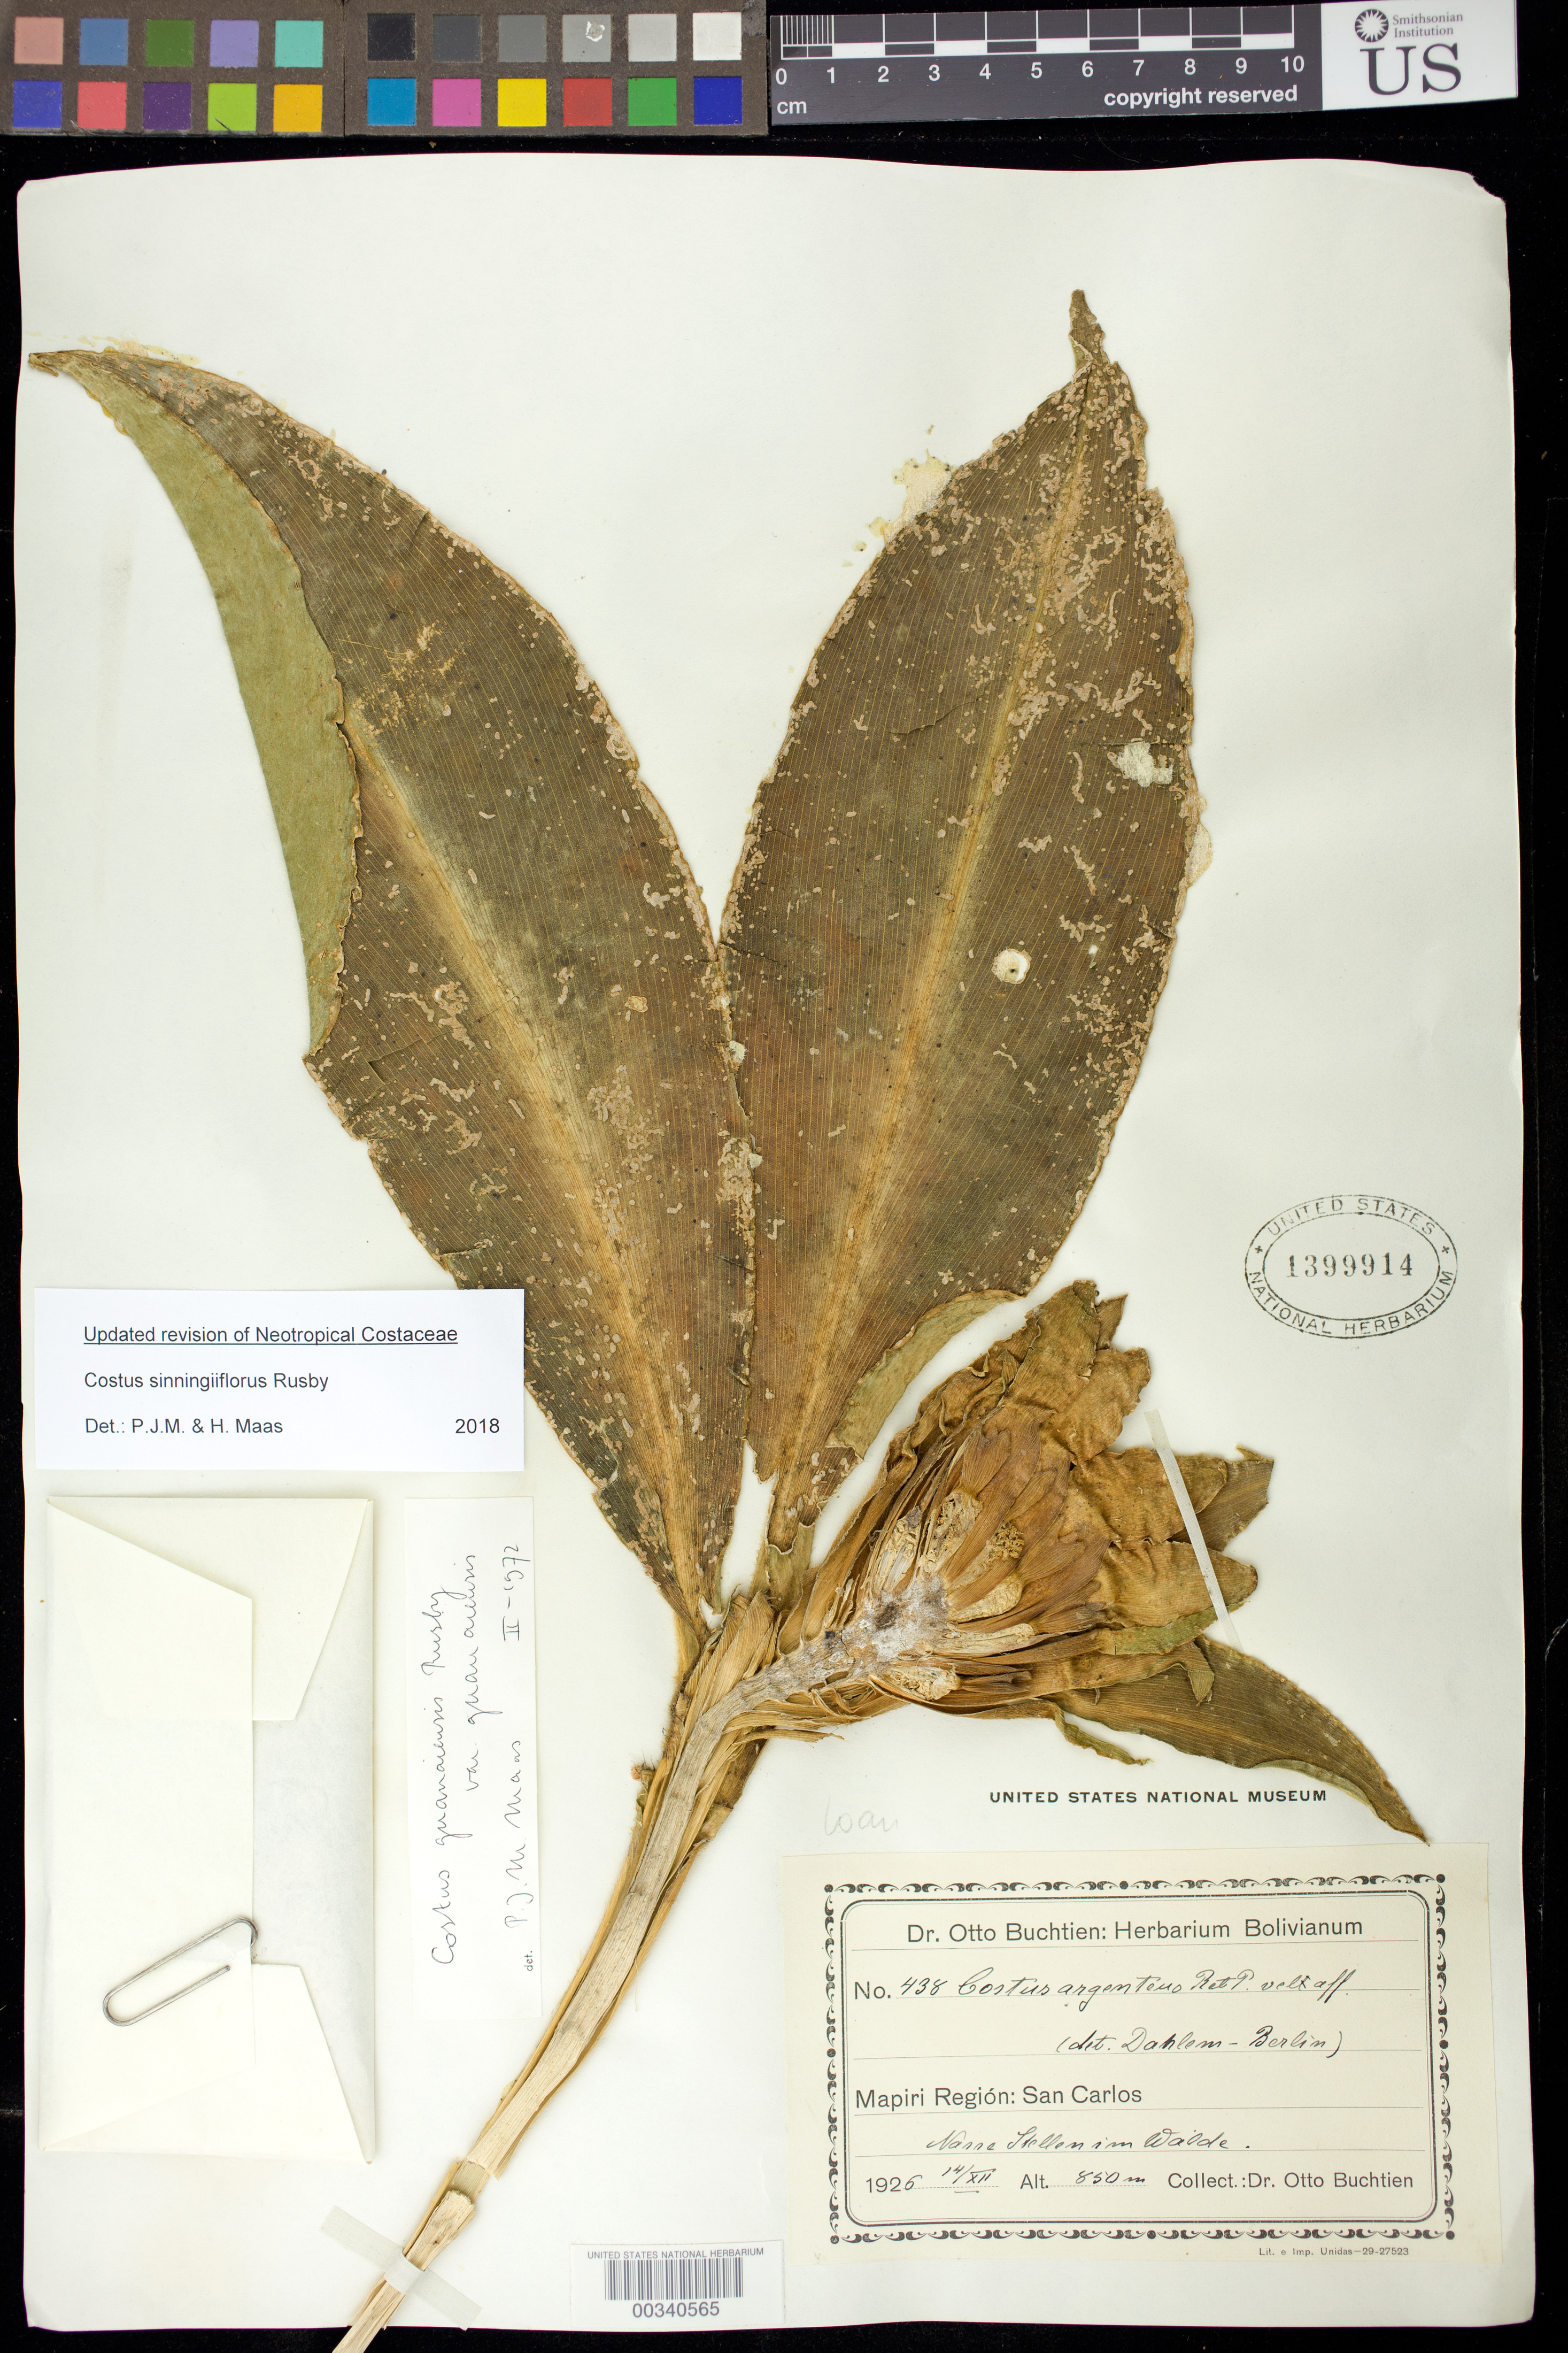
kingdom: Plantae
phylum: Tracheophyta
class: Liliopsida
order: Zingiberales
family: Costaceae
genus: Costus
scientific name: Costus sinningiiflorus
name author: Rusby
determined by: Maas, Paul J.; Maas, H.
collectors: O. Buchtien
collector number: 438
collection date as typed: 14 Dec 1926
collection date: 1926-12-14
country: Bolivia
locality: Mapiri region: San Carlos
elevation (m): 850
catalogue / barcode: US 1399914